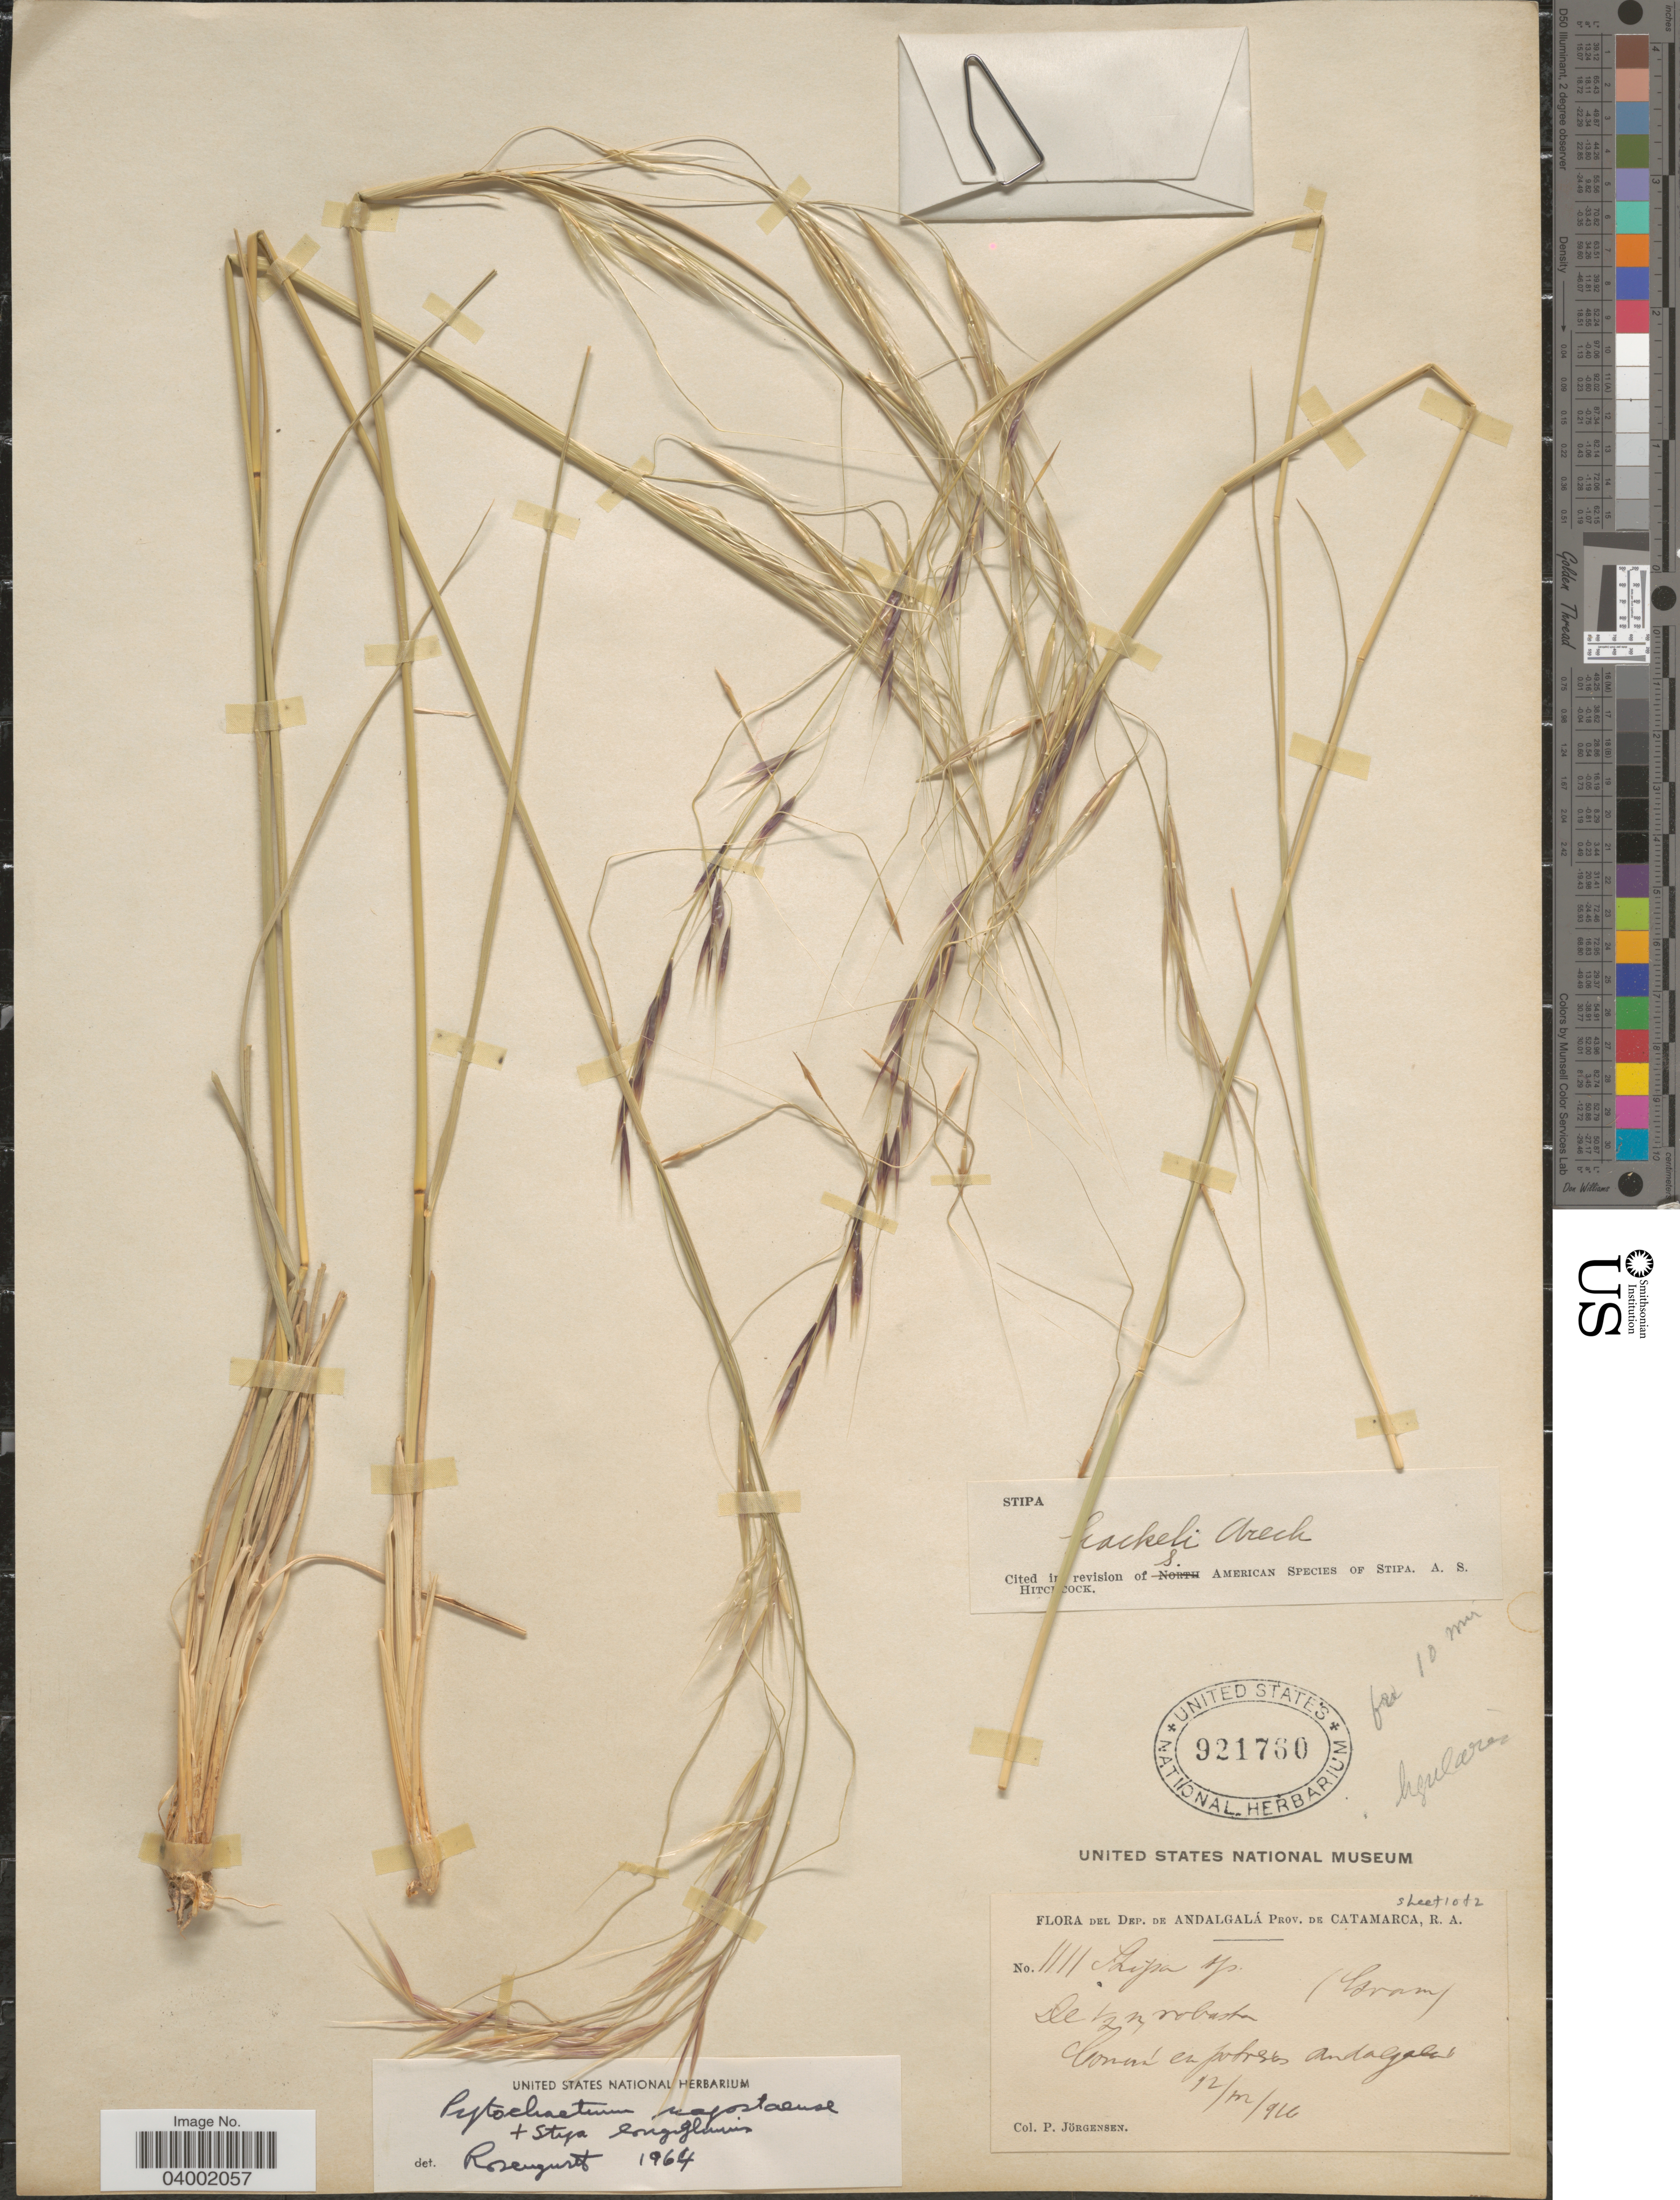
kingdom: Plantae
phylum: Tracheophyta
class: Liliopsida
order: Poales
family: Poaceae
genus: Piptochaetium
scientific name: Piptochaetium napostaense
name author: (Speg.) Hack.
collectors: P. Jörgensen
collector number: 1111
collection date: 1916-12-12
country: Argentina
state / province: Catamarca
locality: Dep. de Andalgalá. Común en pobres Andalgalá.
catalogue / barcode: US 921760